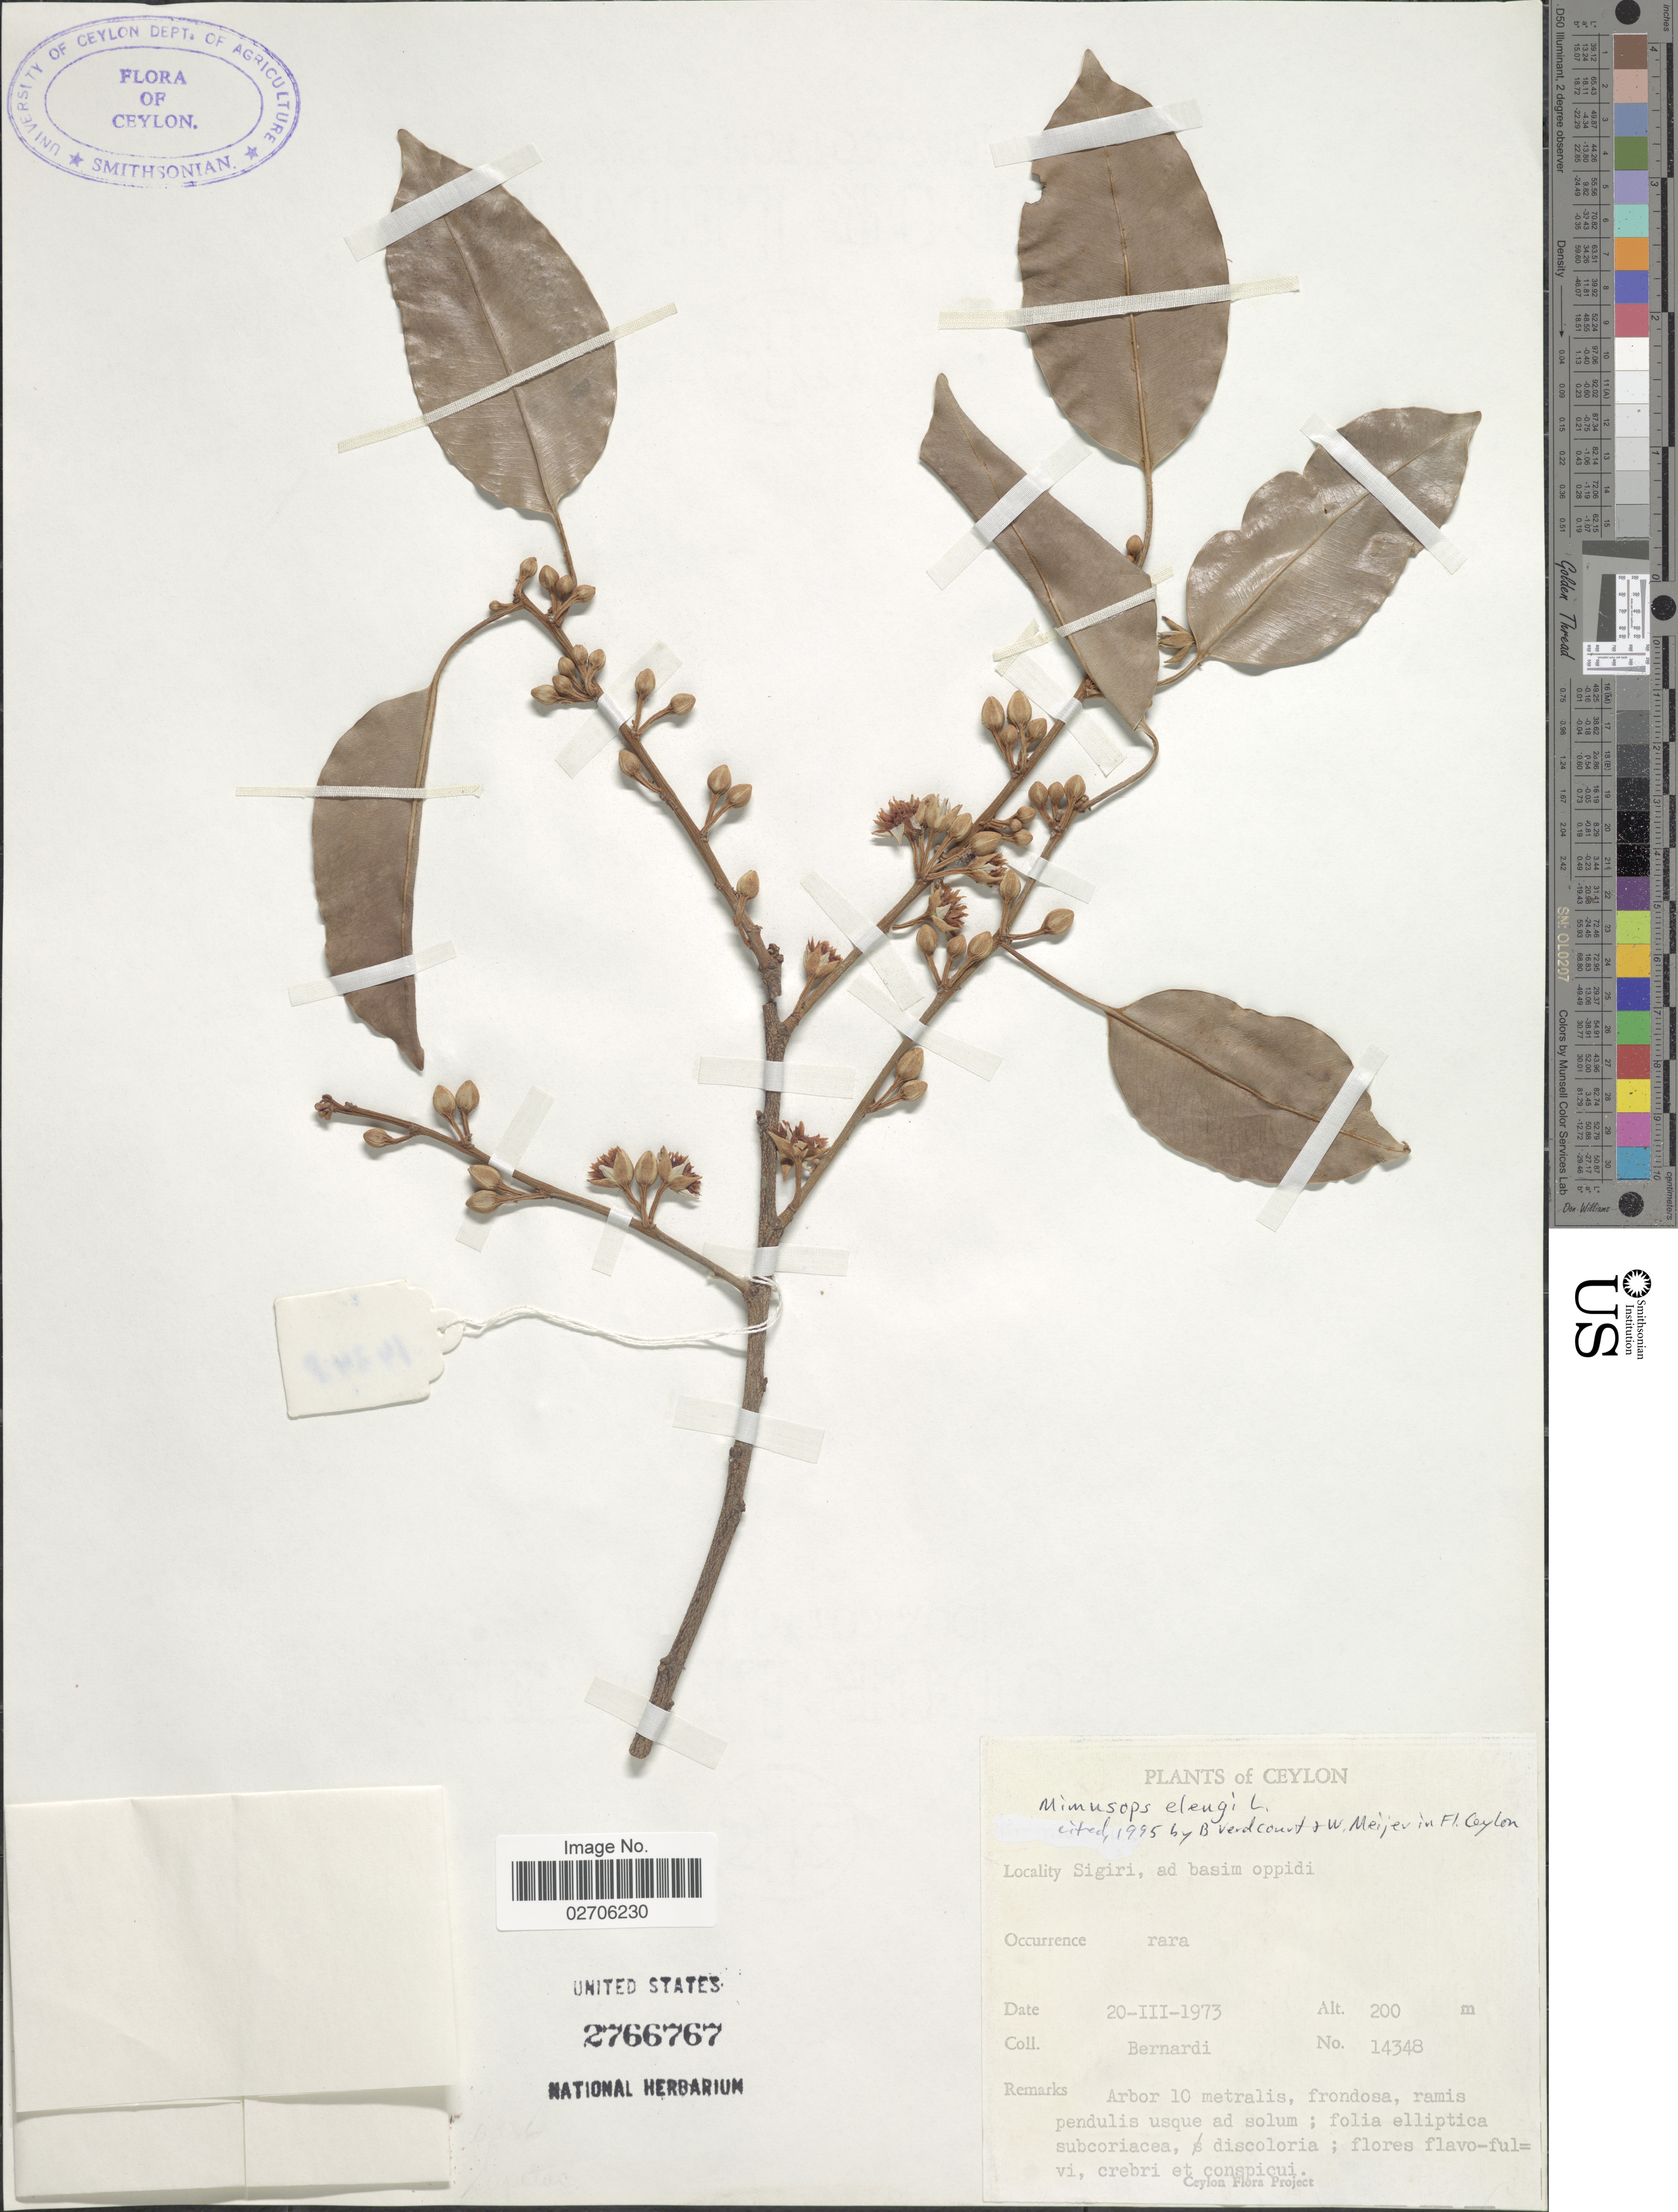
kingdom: Plantae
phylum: Tracheophyta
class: Magnoliopsida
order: Ericales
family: Sapotaceae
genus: Mimusops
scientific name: Mimusops djave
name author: Engl.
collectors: Bernardi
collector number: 14348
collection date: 1973-03-20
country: Sri Lanka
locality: Ceylon. Sigiri, ad basim oppidi.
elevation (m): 200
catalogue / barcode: US 2766767